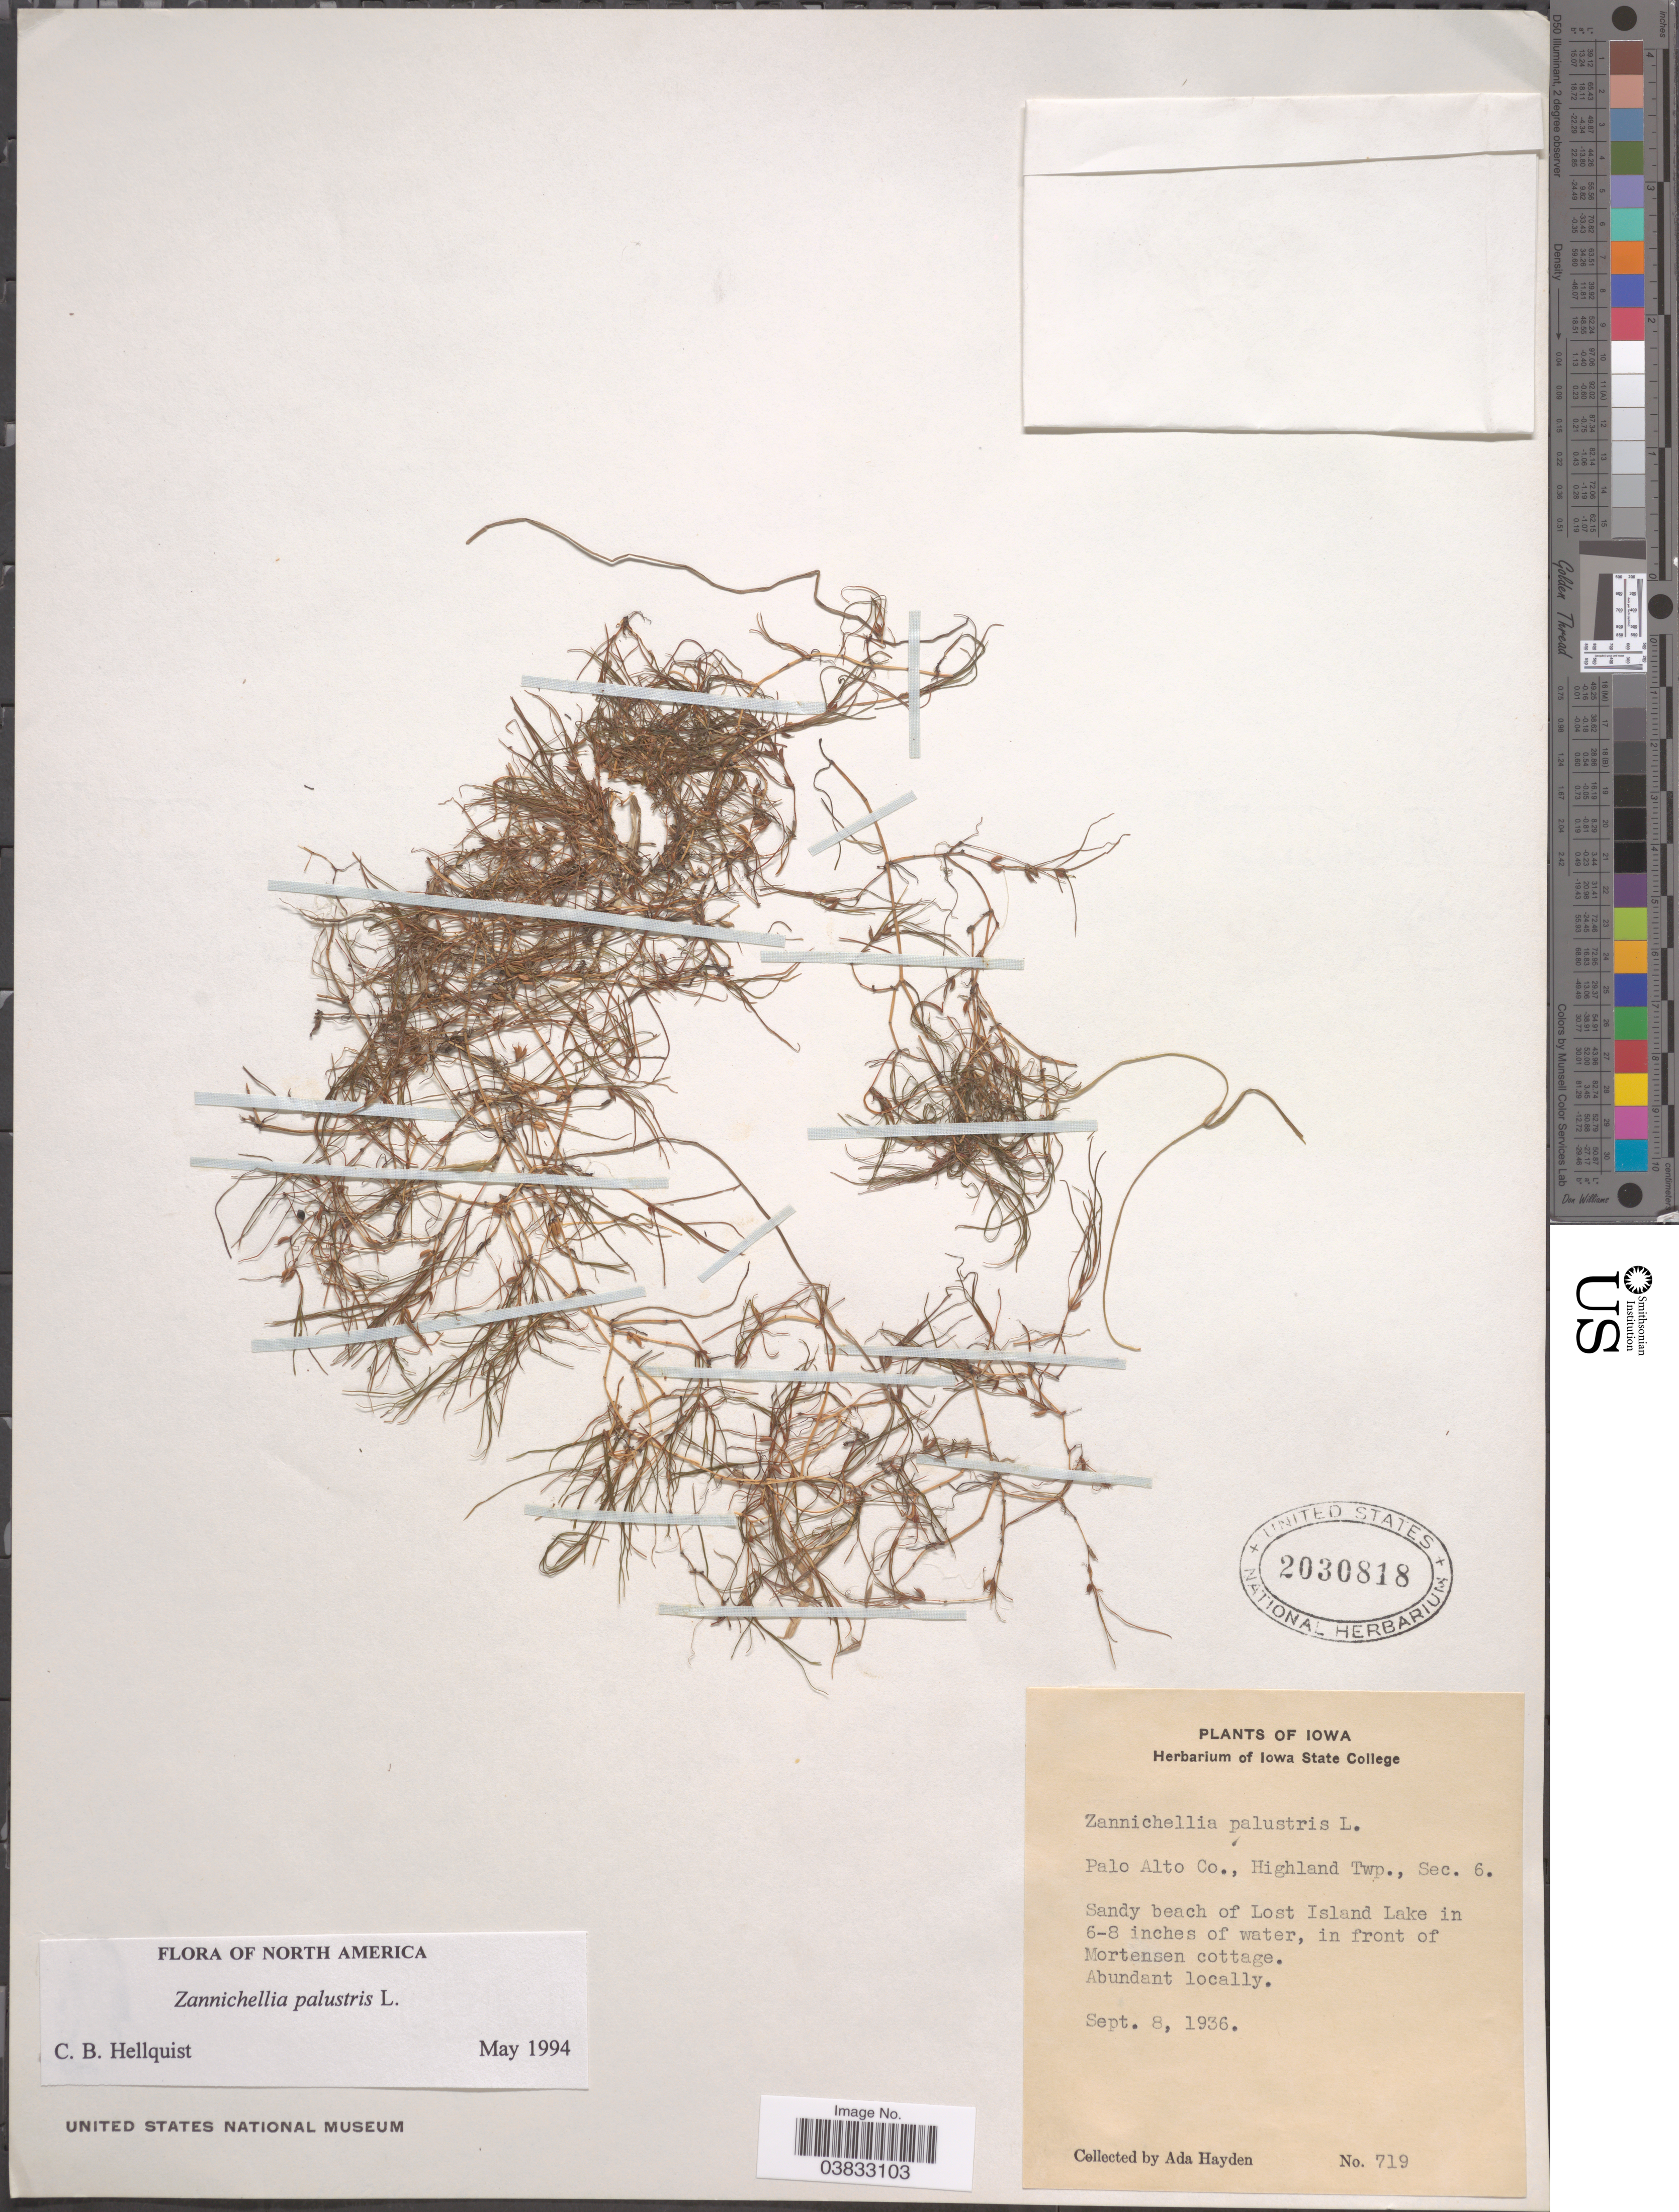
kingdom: Plantae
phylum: Tracheophyta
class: Liliopsida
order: Alismatales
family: Potamogetonaceae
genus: Zannichellia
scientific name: Zannichellia palustris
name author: L.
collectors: Ada Hayden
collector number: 719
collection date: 1936-09-08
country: United States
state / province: Iowa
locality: Palo Alto Co., Highland Twp., Sec. 6. Sandy beach of Lost Island Lake in 6-8 inches of water, in front of Mortensen cottage.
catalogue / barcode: US 2030818